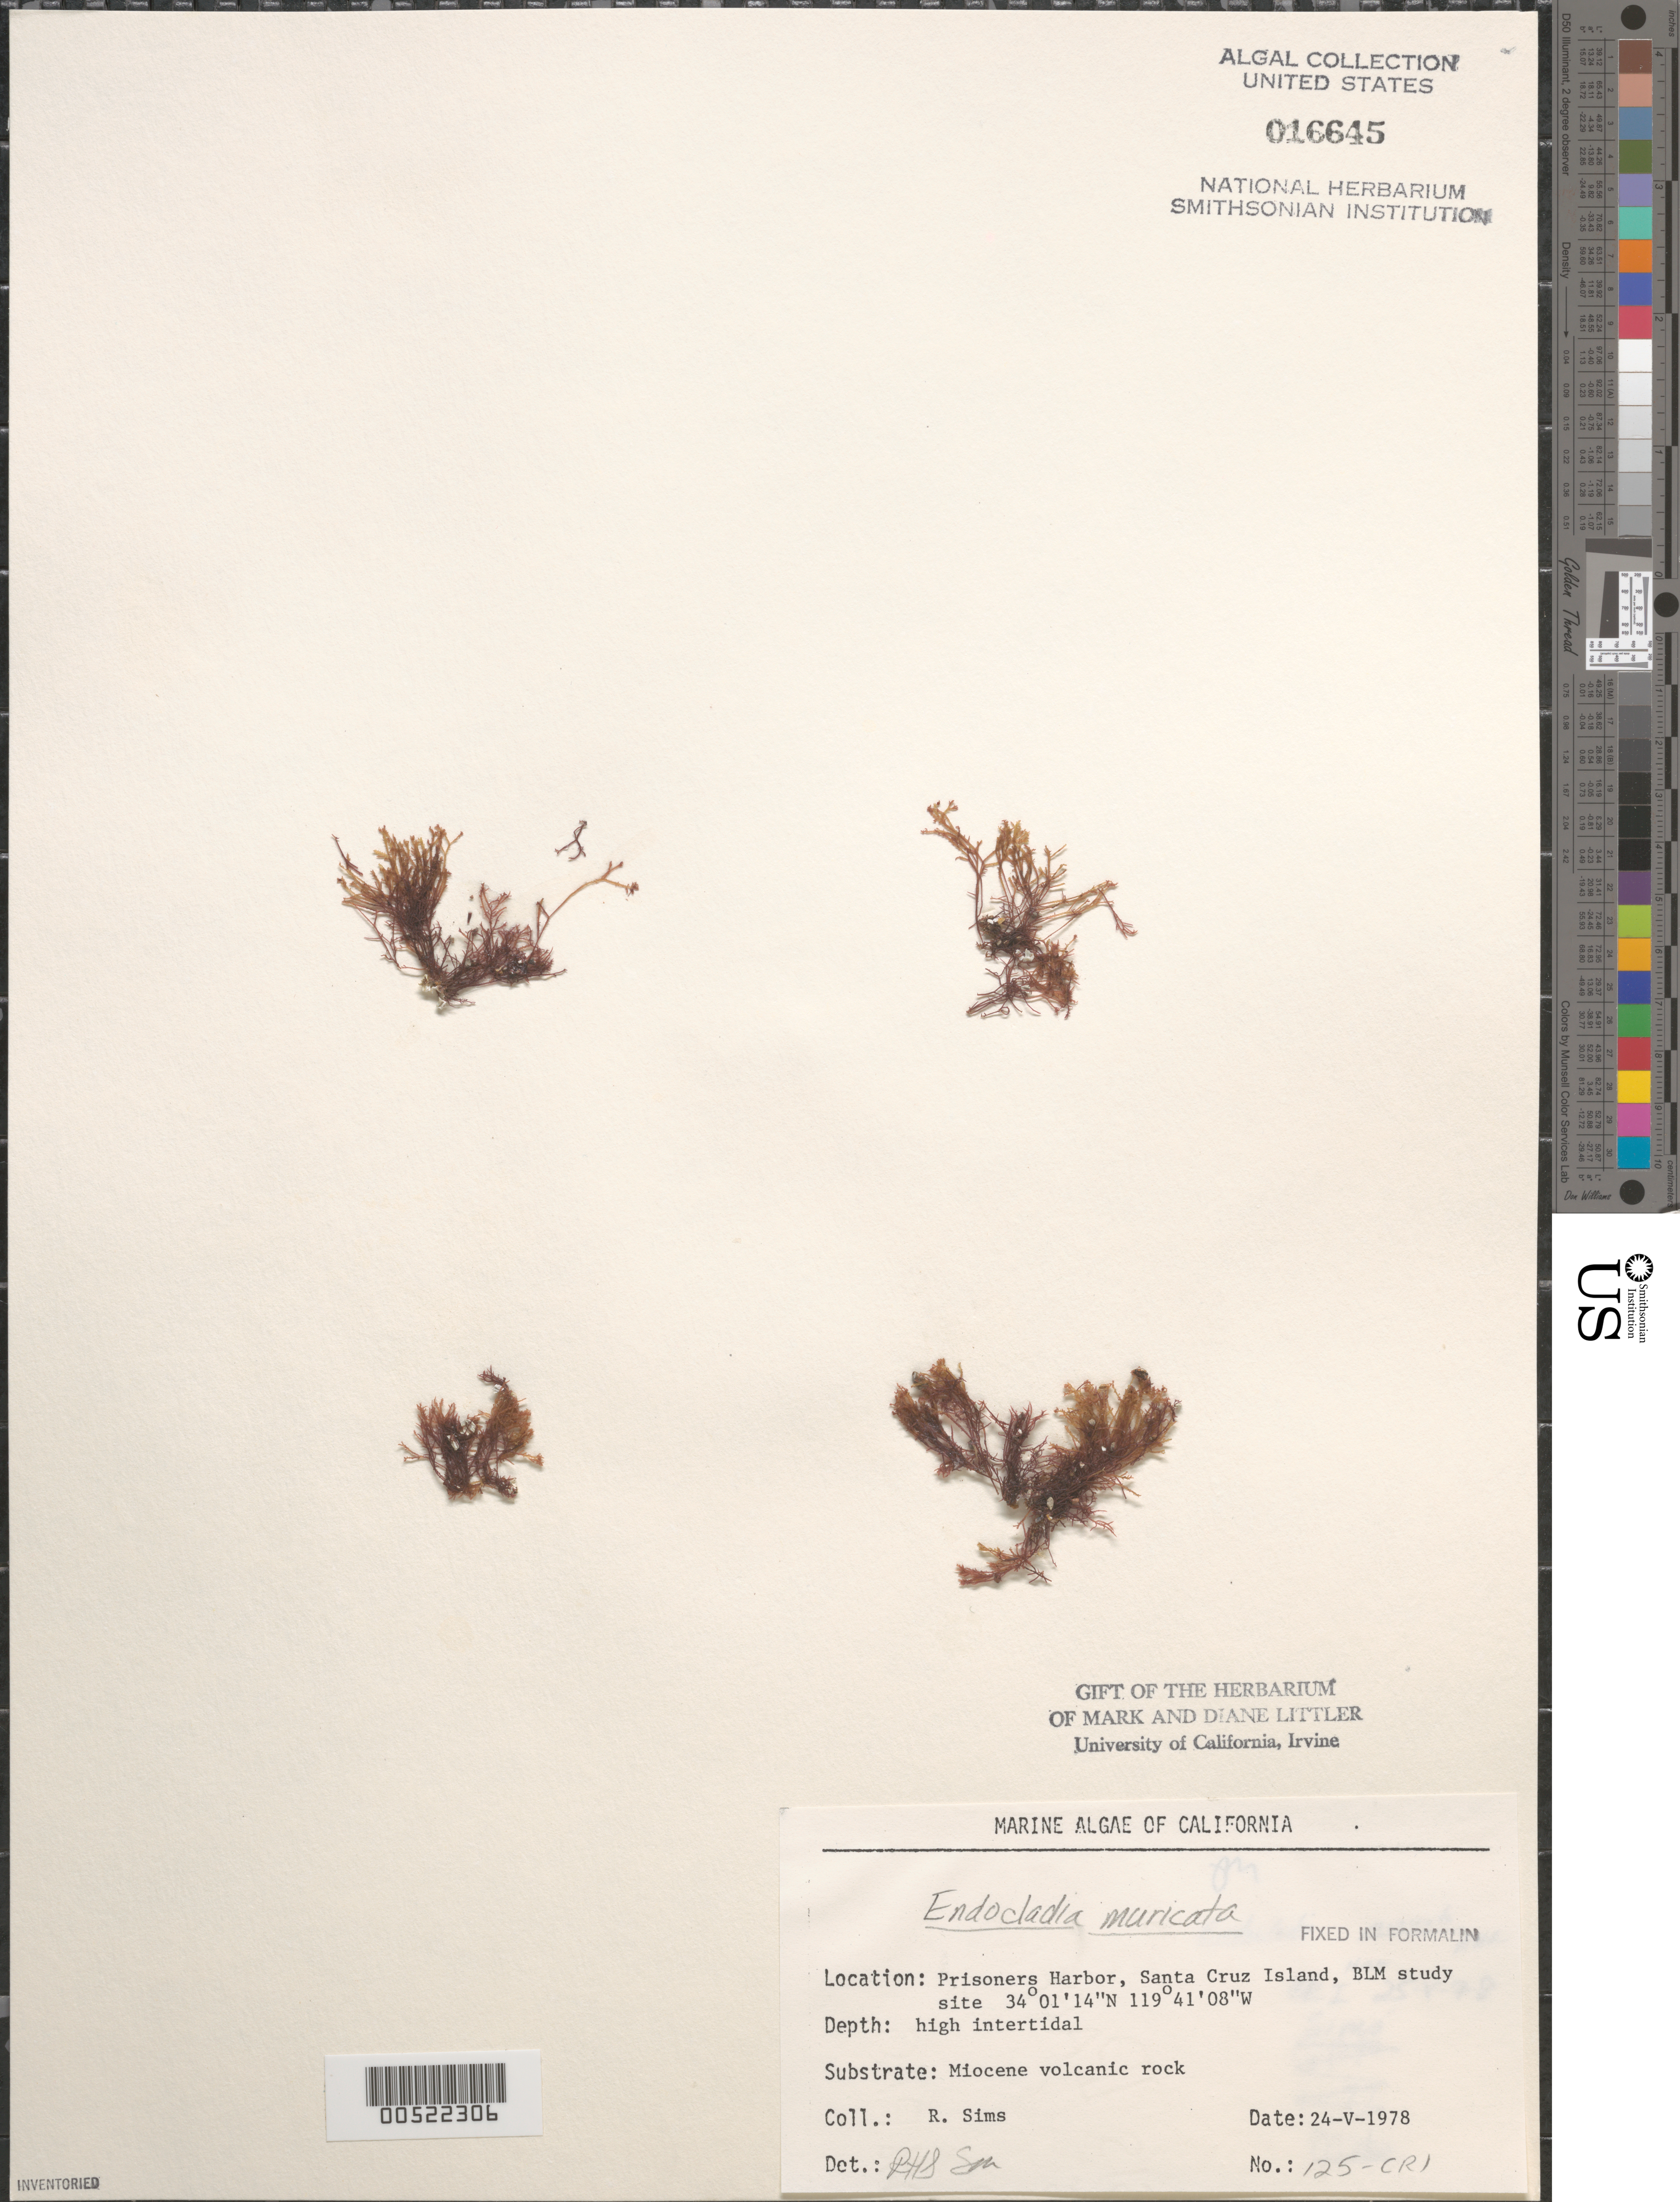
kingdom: Plantae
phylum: Rhodophyta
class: Florideophyceae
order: Gigartinales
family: Endocladiaceae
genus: Endocladia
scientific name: Endocladia muricata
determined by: Sims, Robert H.; Murray, S. N.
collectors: R. H. Sims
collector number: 125-cri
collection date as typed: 24 May 1978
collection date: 1978-05-24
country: United States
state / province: California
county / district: Santa Barbara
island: Santa Cruz Island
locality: Prisoners Harbor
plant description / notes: BLM-SOCALBIGHT Rocky Intertidal Survey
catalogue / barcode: US 16645